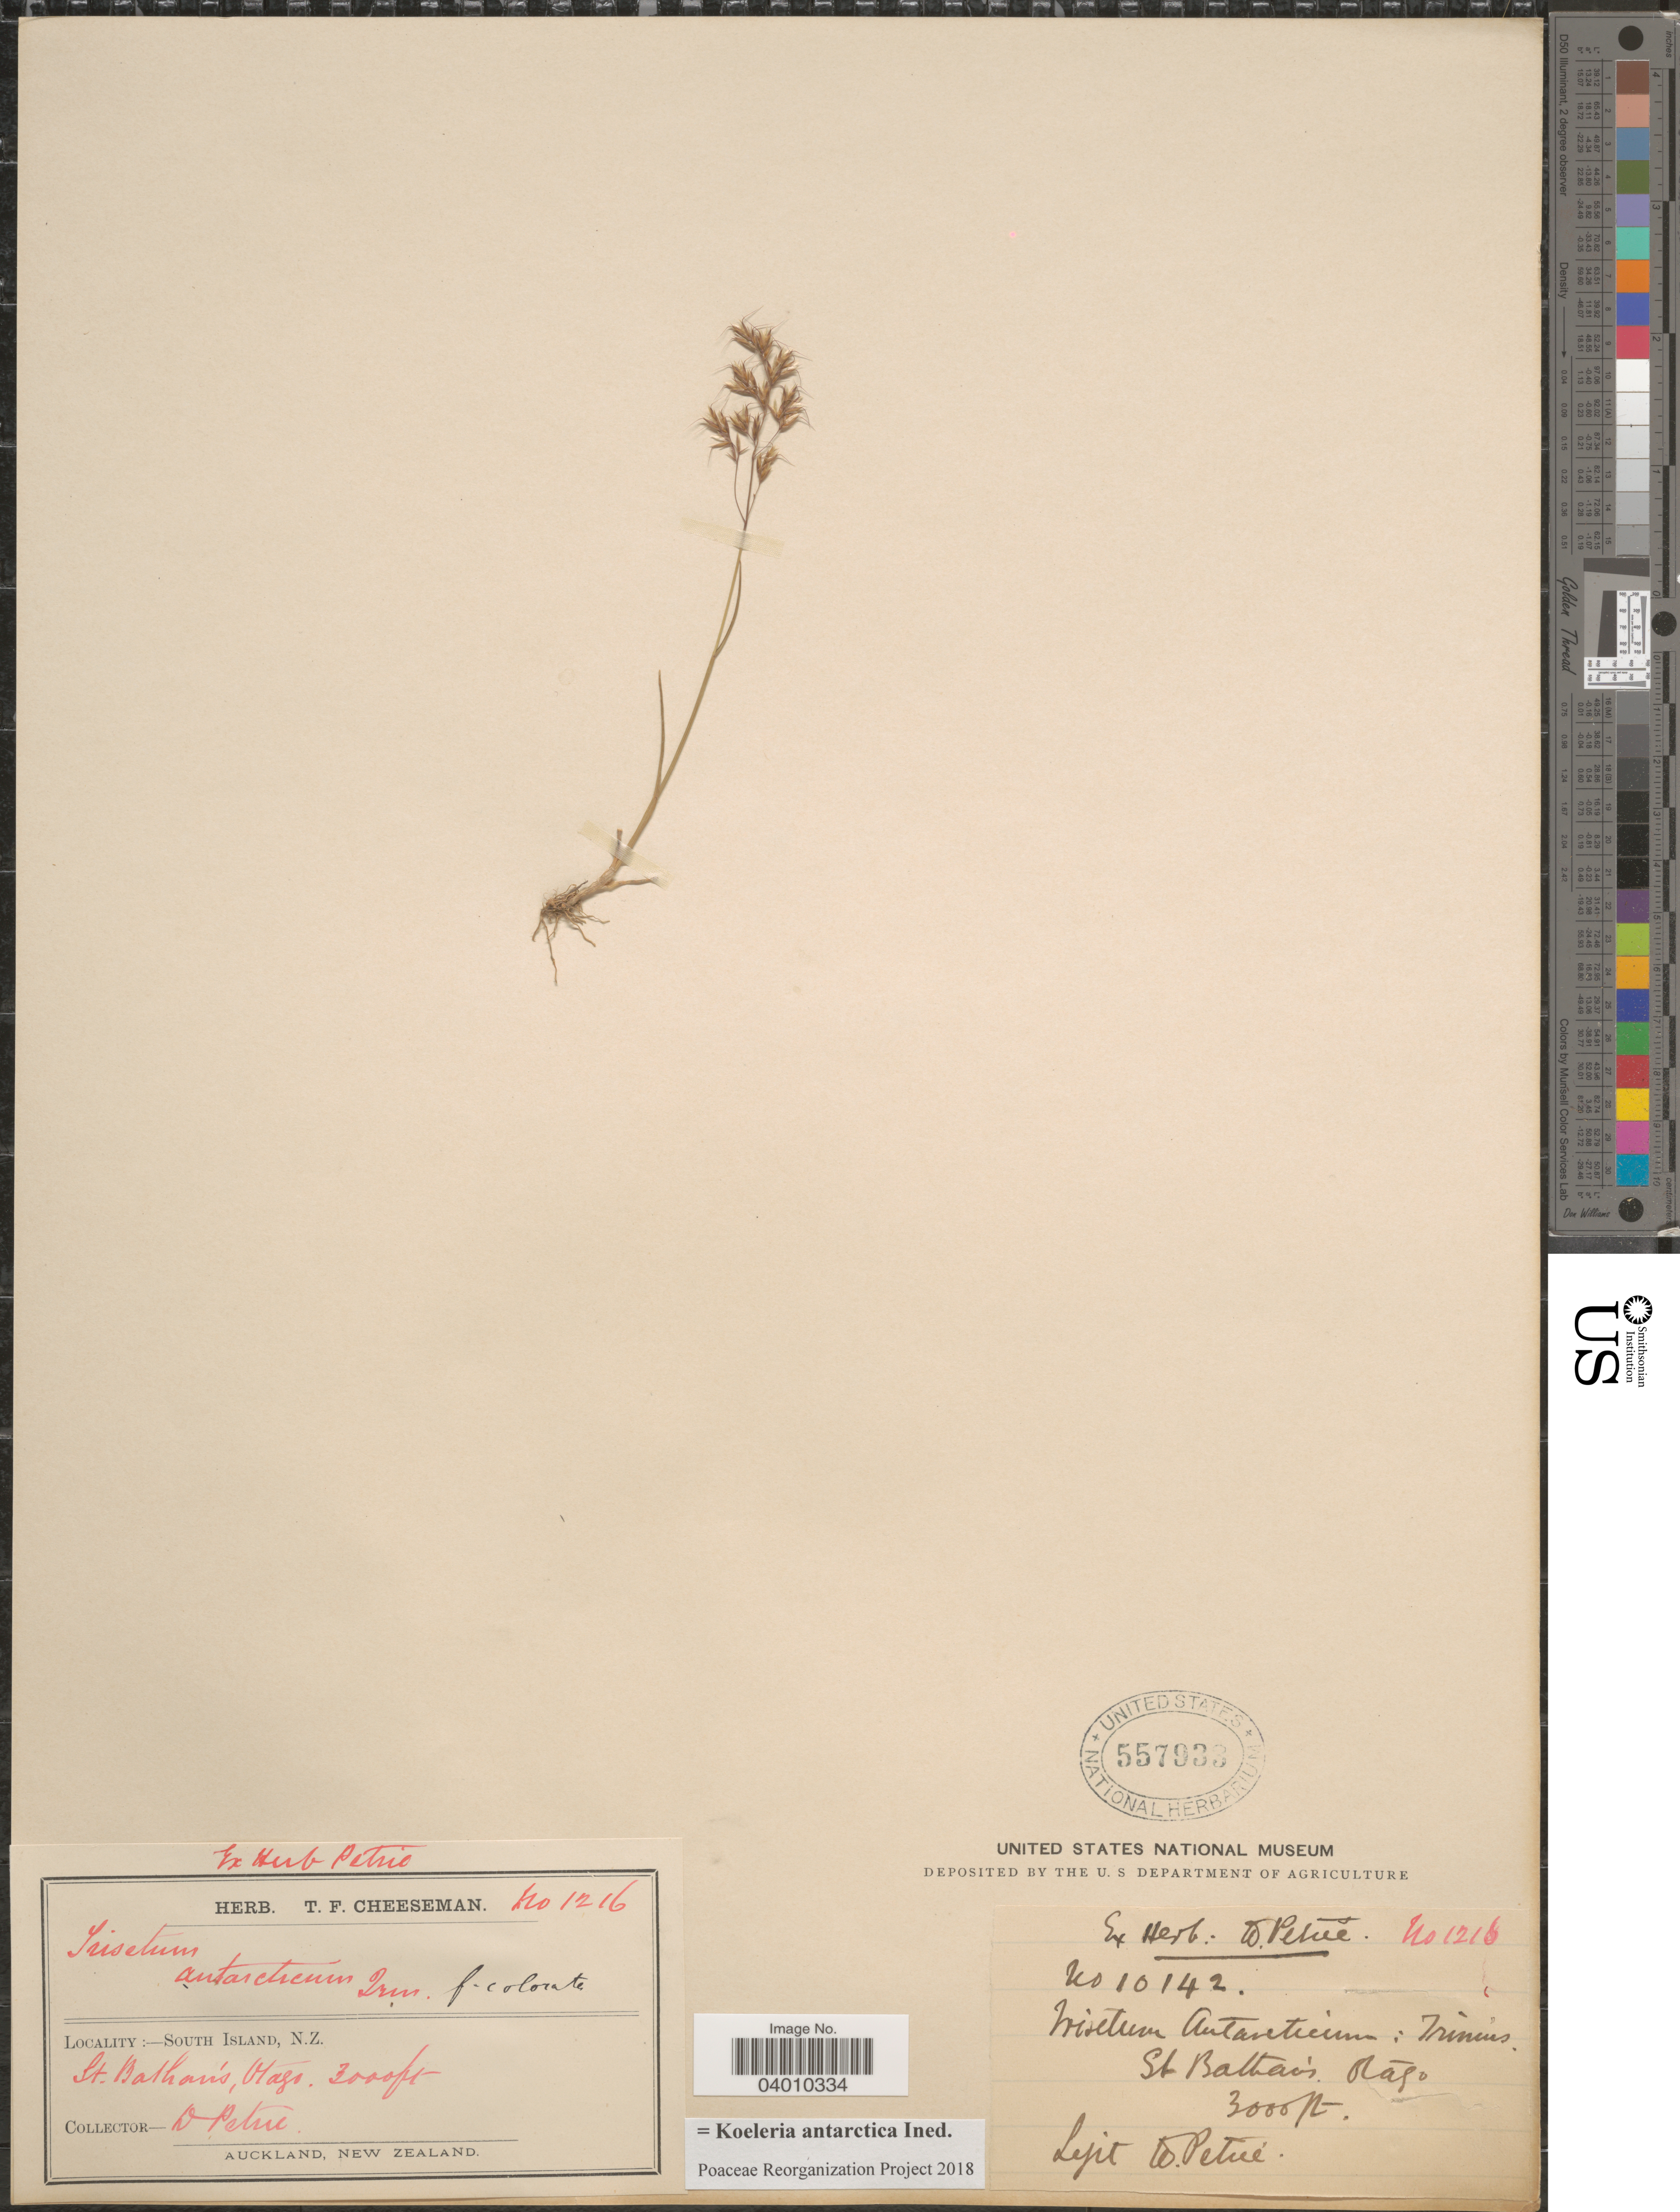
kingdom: Plantae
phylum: Tracheophyta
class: Liliopsida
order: Poales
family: Poaceae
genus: Koeleria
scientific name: Koeleria antarctica ined.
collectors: D. Petrie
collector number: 10142/1216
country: New Zealand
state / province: Otago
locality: South Island. St. Bathan's.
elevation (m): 914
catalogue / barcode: US 557933